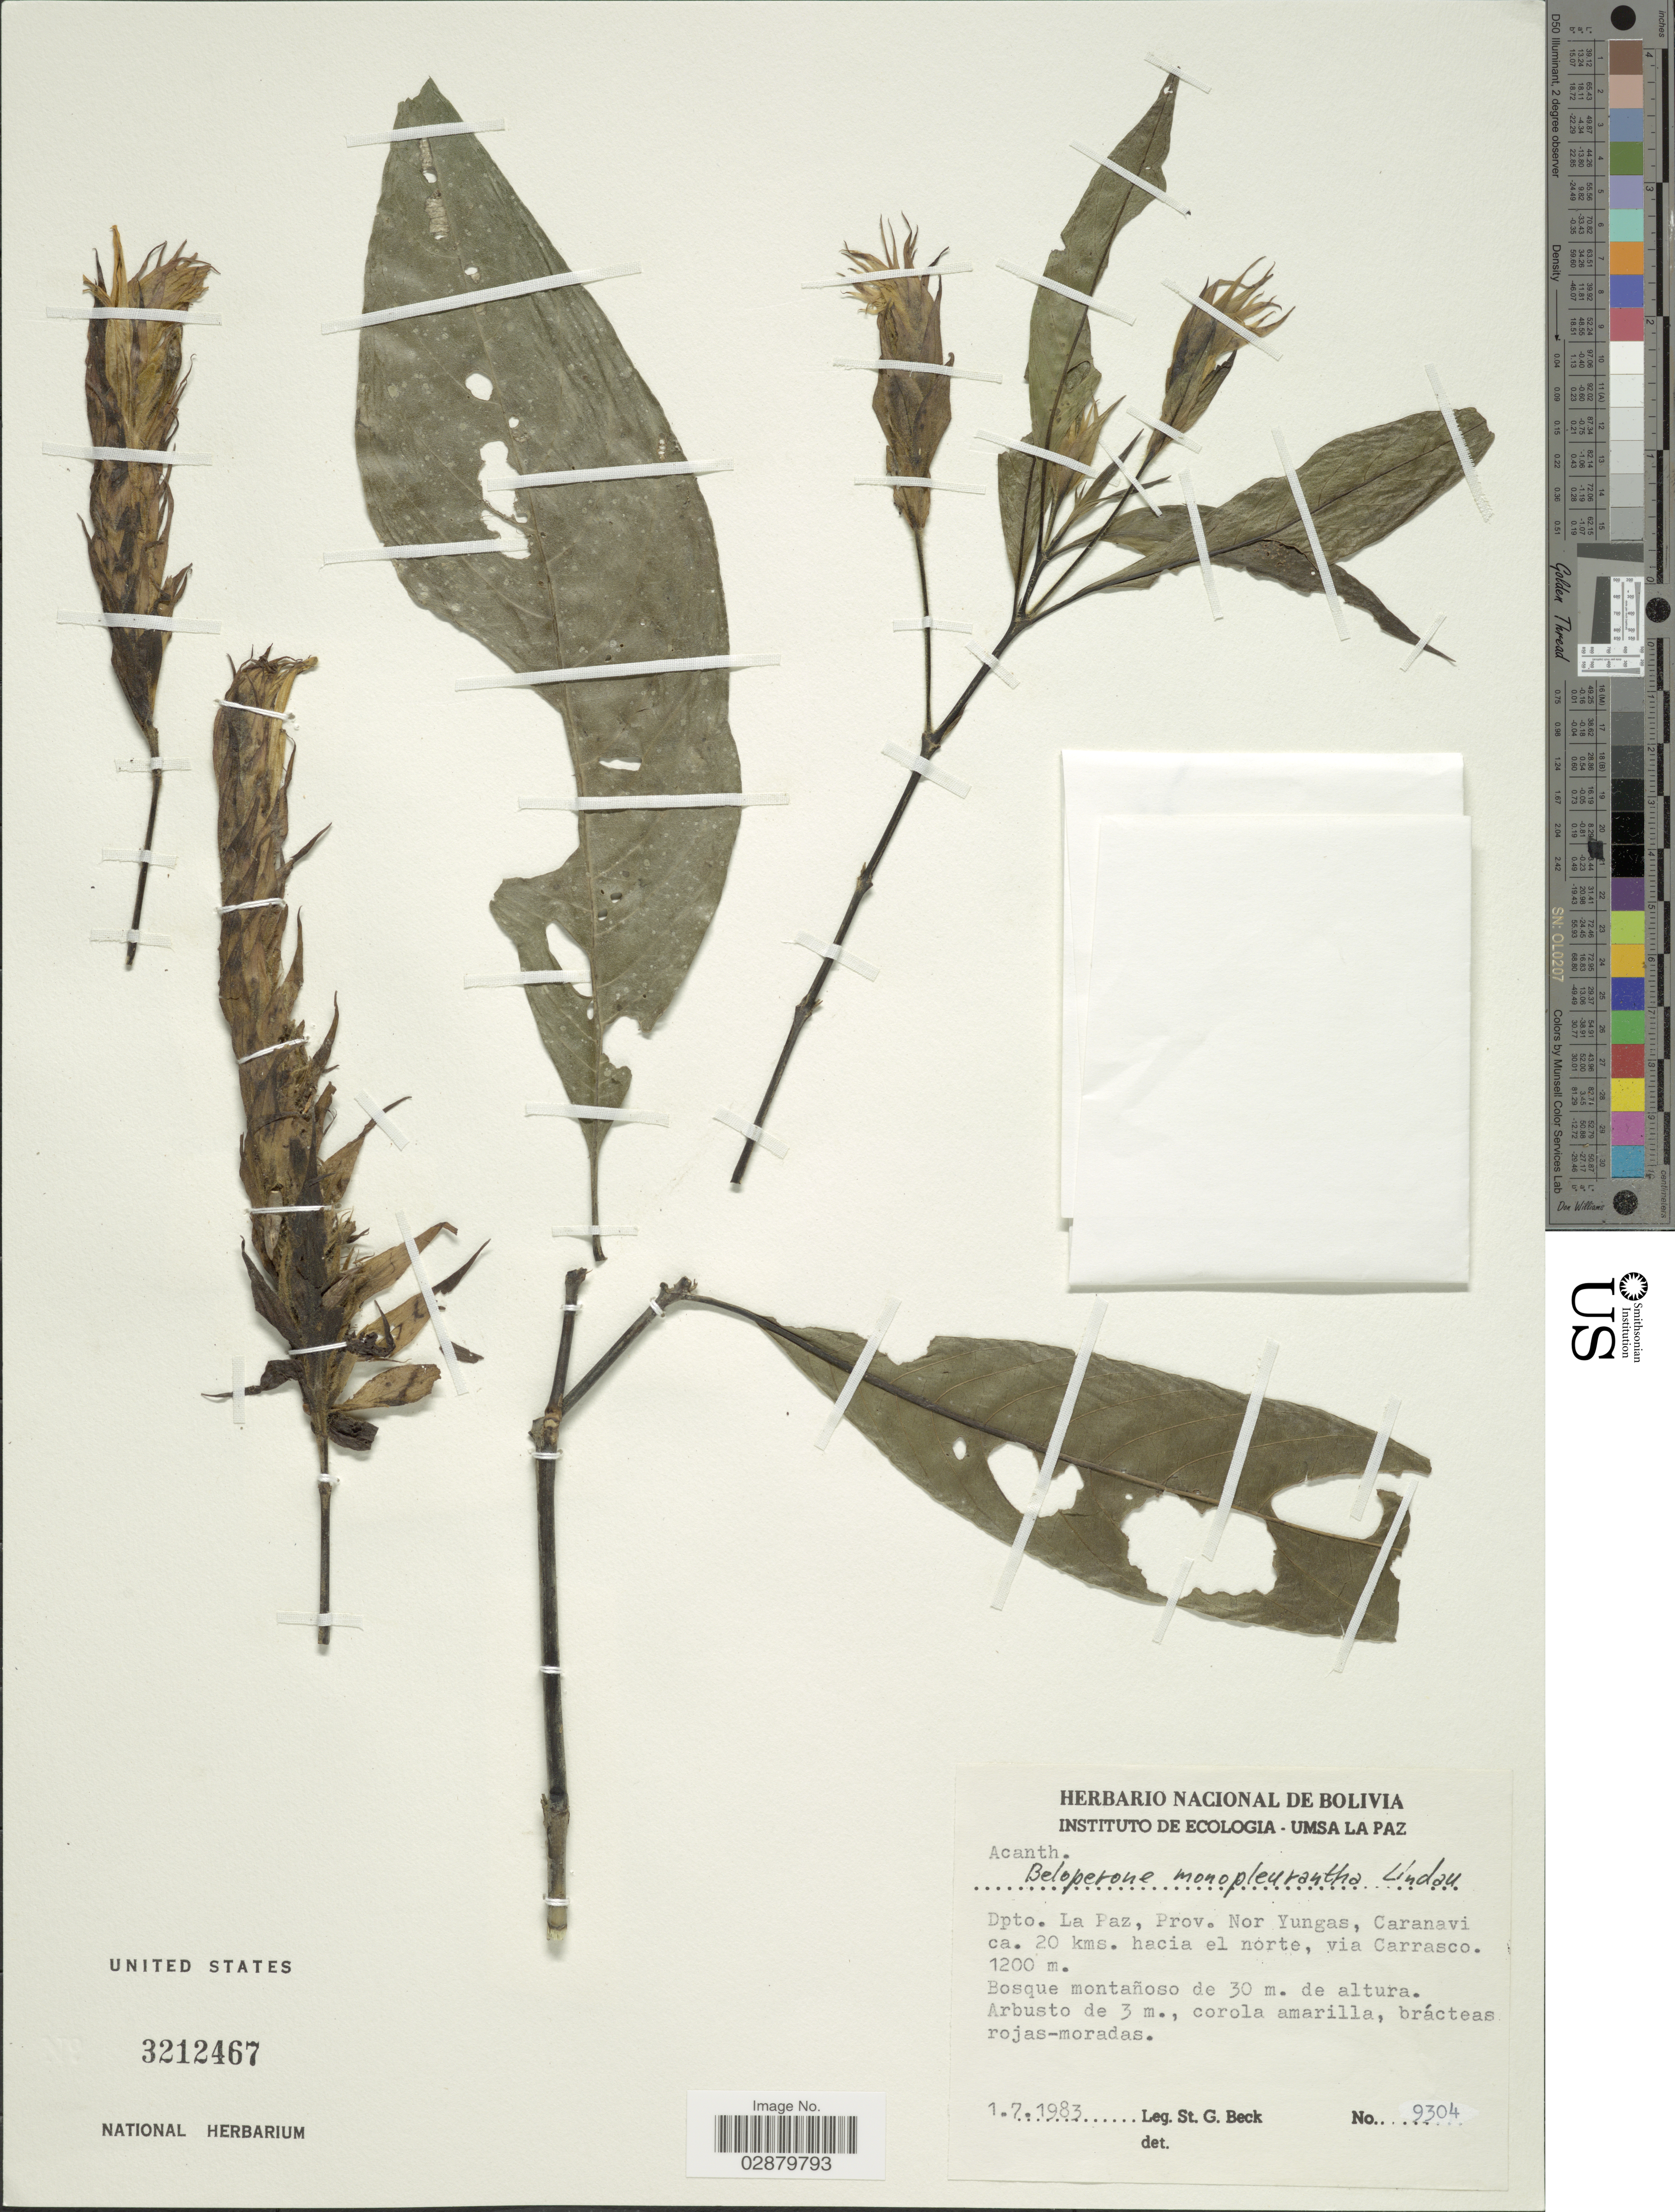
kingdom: Plantae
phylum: Tracheophyta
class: Magnoliopsida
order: Lamiales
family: Acanthaceae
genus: Justicia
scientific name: Justicia monopleurantha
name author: (Lindau) Wassh.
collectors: S. G. Beck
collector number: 9304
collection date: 1983-07-01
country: Bolivia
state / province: La Paz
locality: Dpto. La Paz, Prov. Nor Yungas, Caranavi, ca. 20 kms. hacia el norte, via Carrasco.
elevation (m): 1200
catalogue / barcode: US 3212467